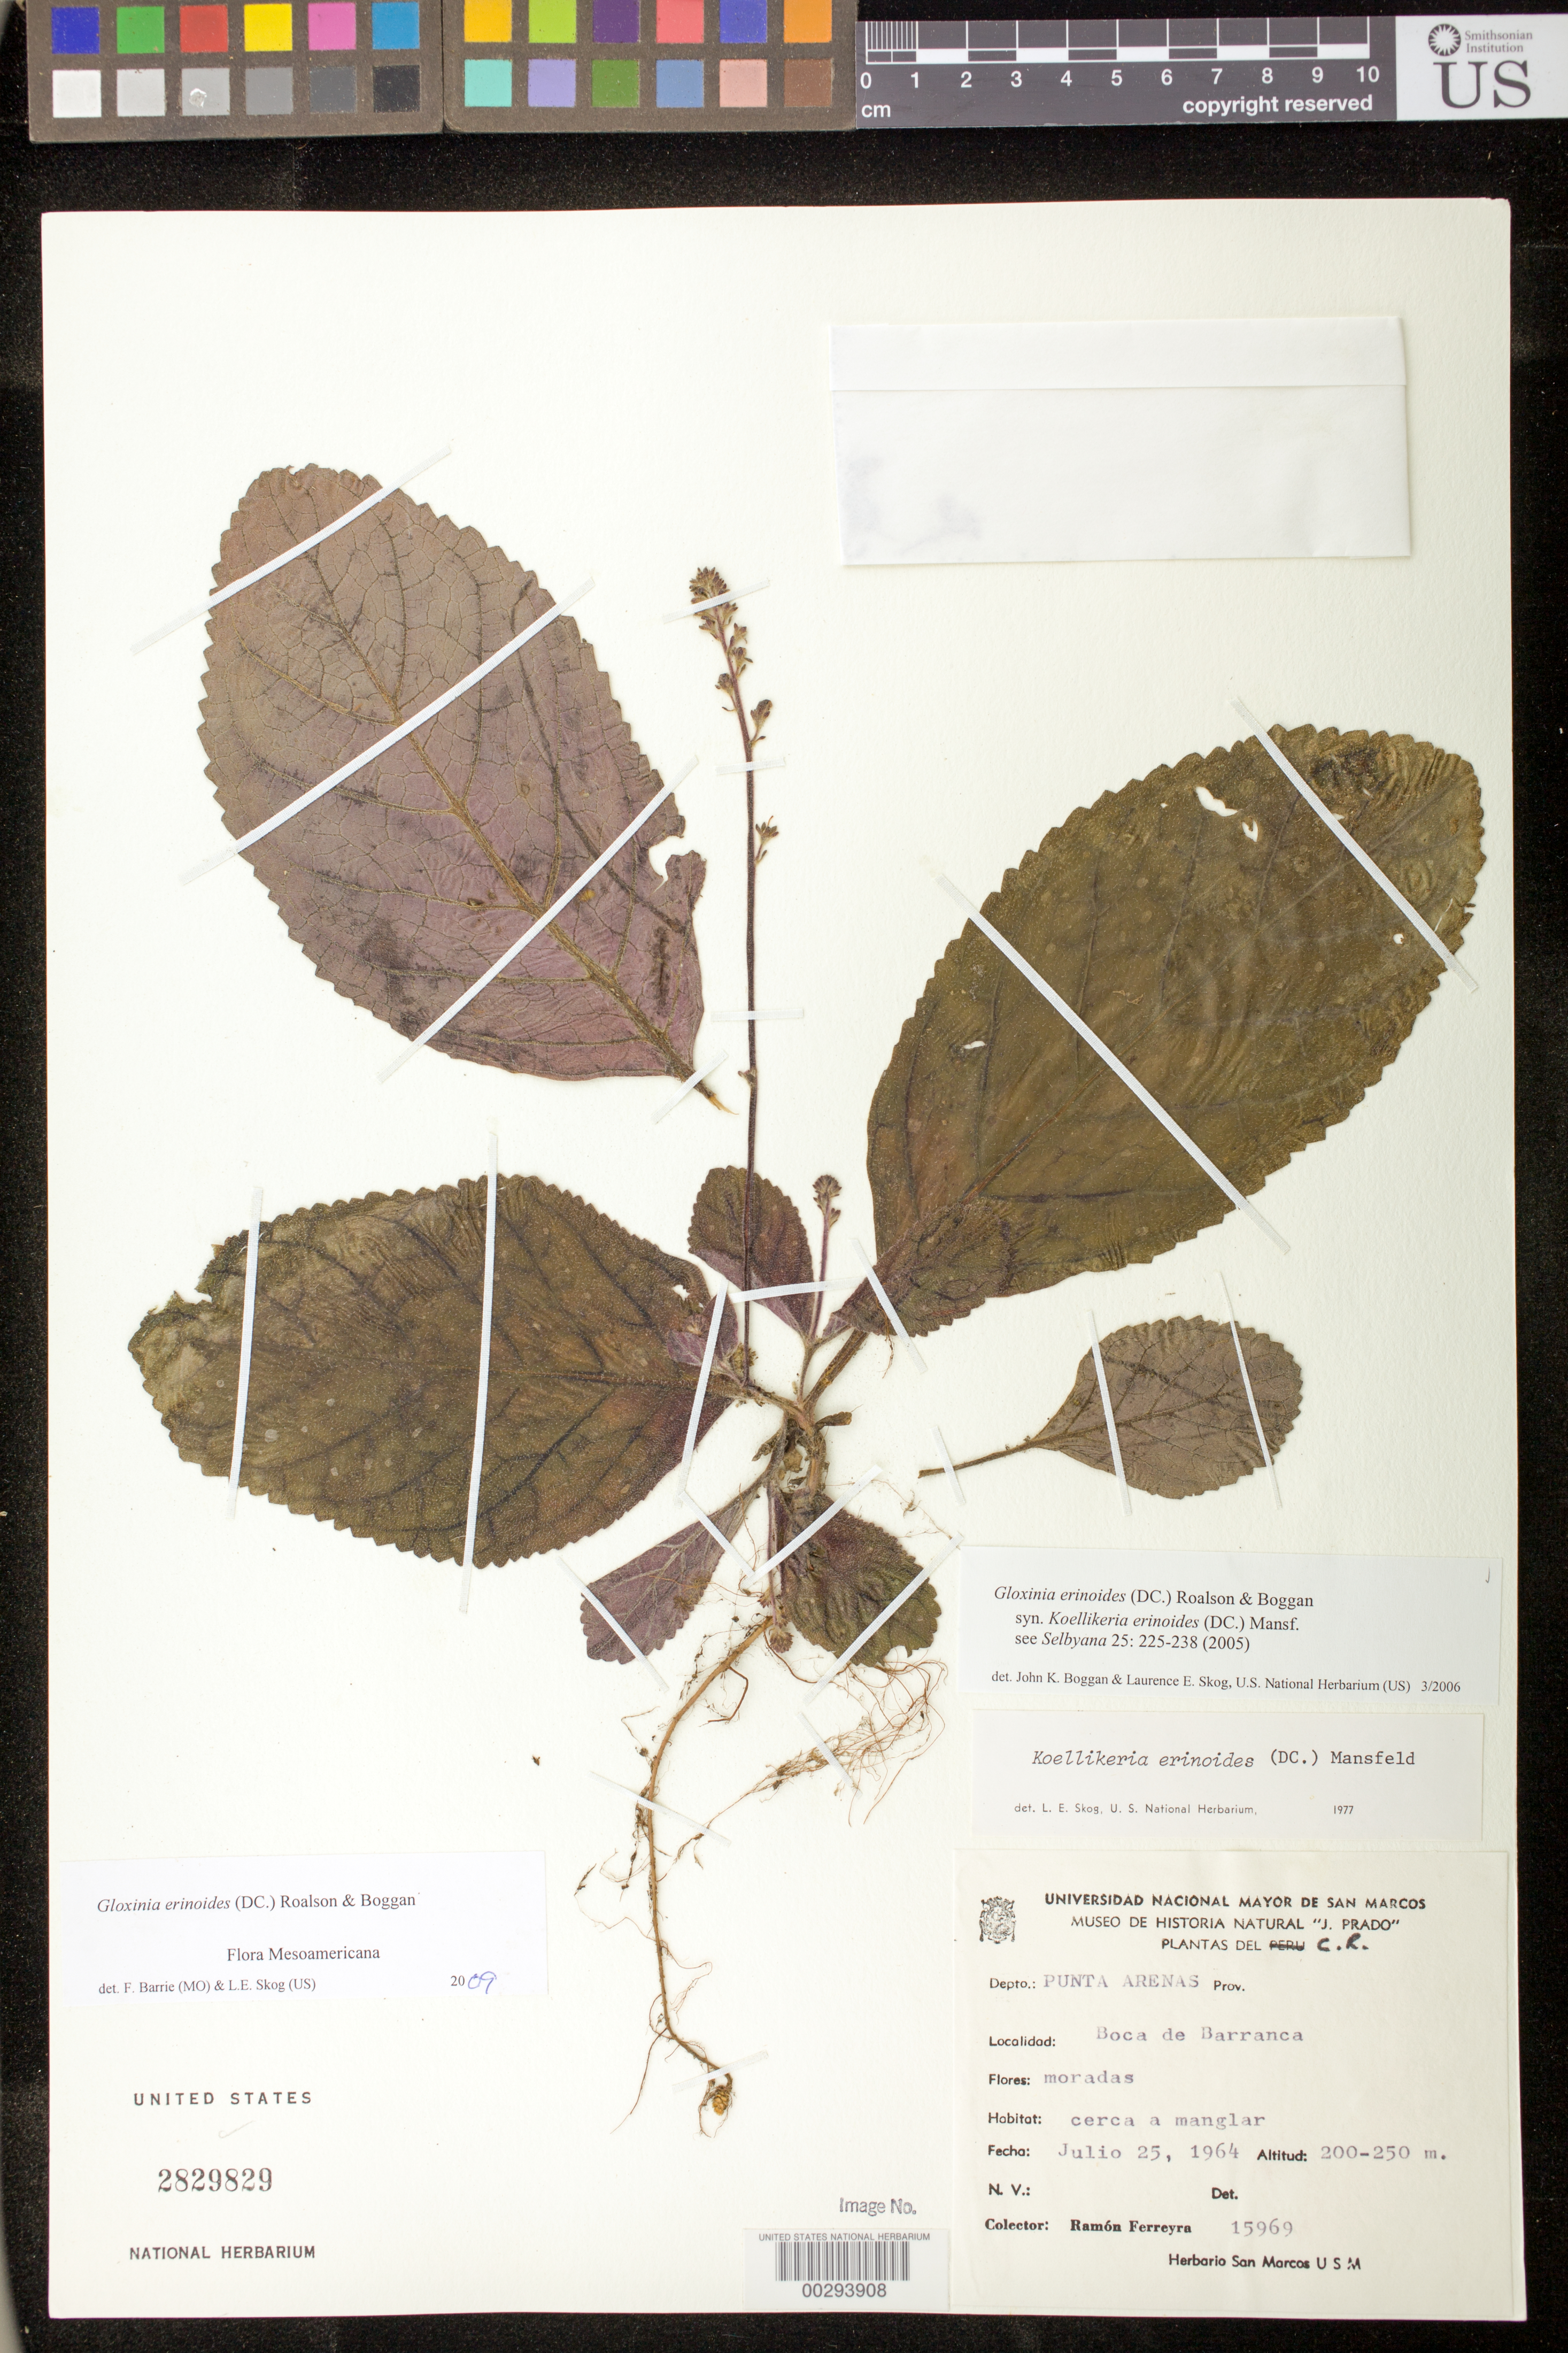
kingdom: Plantae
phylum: Tracheophyta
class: Magnoliopsida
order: Lamiales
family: Gesneriaceae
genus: Gloxinia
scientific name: Gloxinia erinoides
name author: (DC.) Roalson & Boggan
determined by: Boggan, J. K.; Skog, L. E.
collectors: R. A. Ferreyra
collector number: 15969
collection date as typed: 25 Jul 1964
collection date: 1964-07-25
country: Costa Rica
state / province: Puntarenas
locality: Boca de Barranca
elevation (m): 200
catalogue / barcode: US 2829829